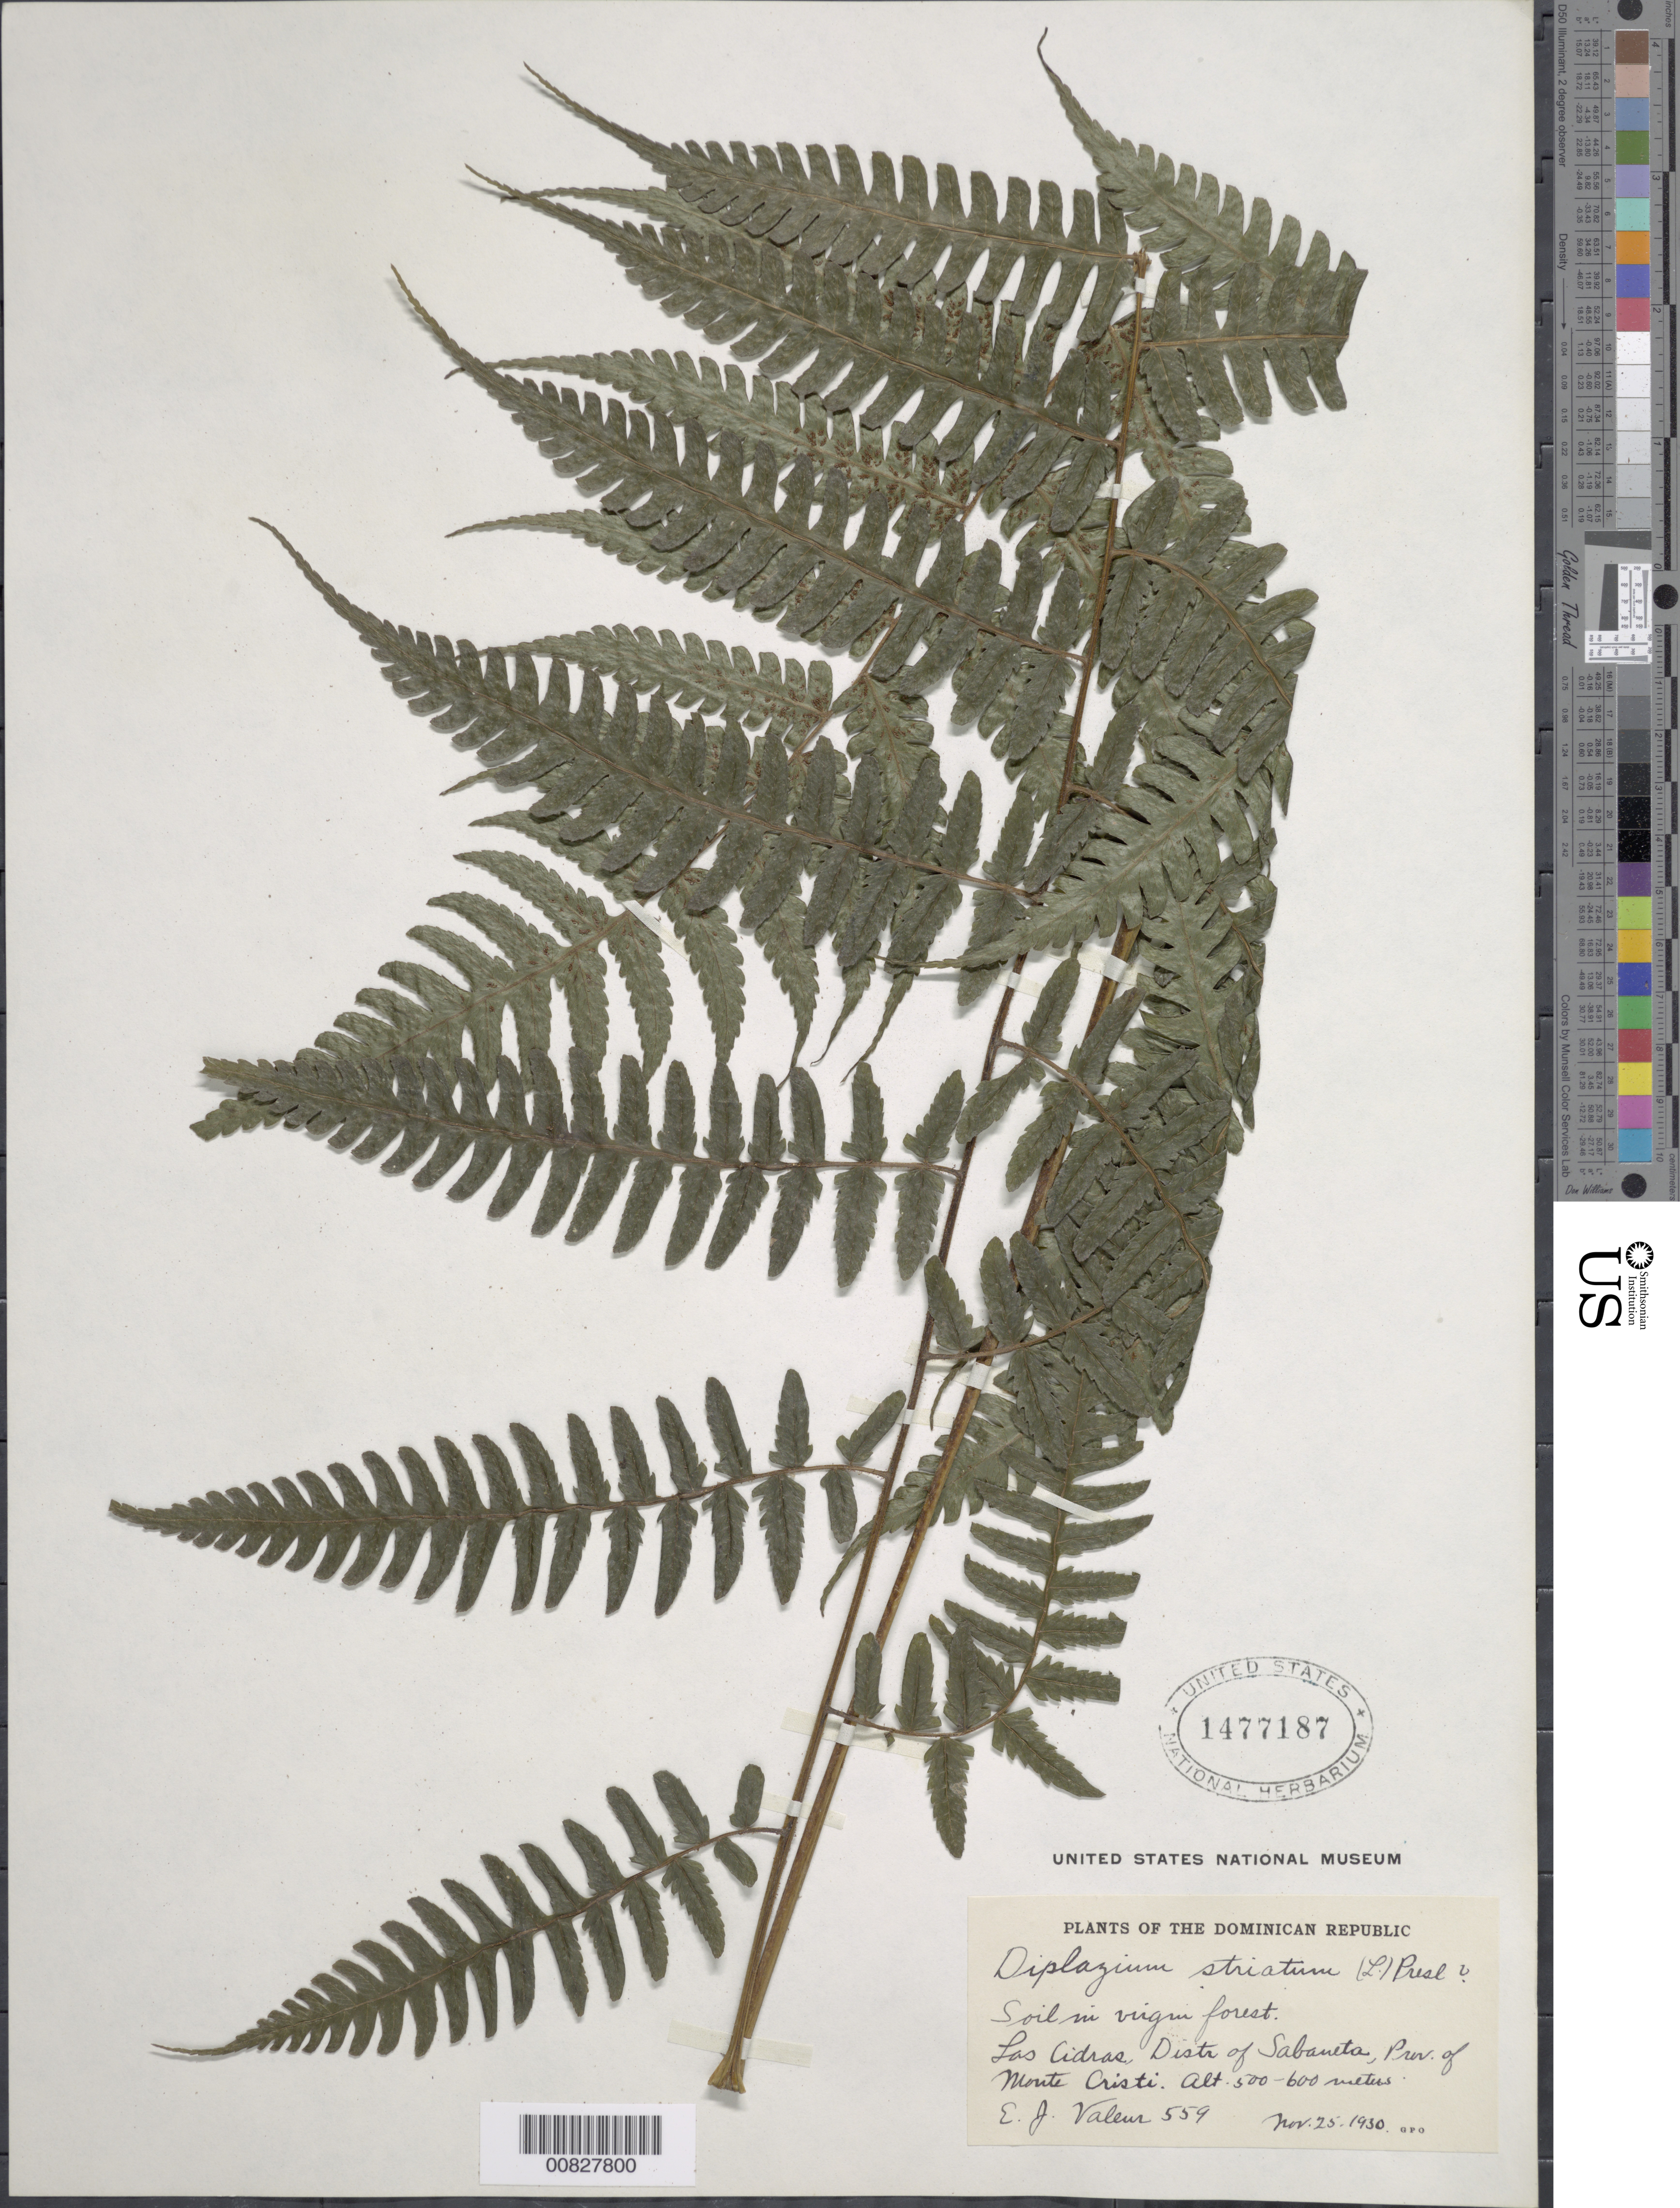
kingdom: Plantae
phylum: Tracheophyta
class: Polypodiopsida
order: Polypodiales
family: Athyriaceae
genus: Diplazium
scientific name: Diplazium striatum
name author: (L.) C. Presl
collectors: E. Valeur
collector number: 559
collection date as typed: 25 Nov 1930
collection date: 1930-11-25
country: Dominican Republic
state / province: Monte Cristi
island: Hispaniola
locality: Dist. Sabaneta, Las Cidras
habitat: Soil in virgin forest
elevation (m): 500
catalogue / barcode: US 1477187